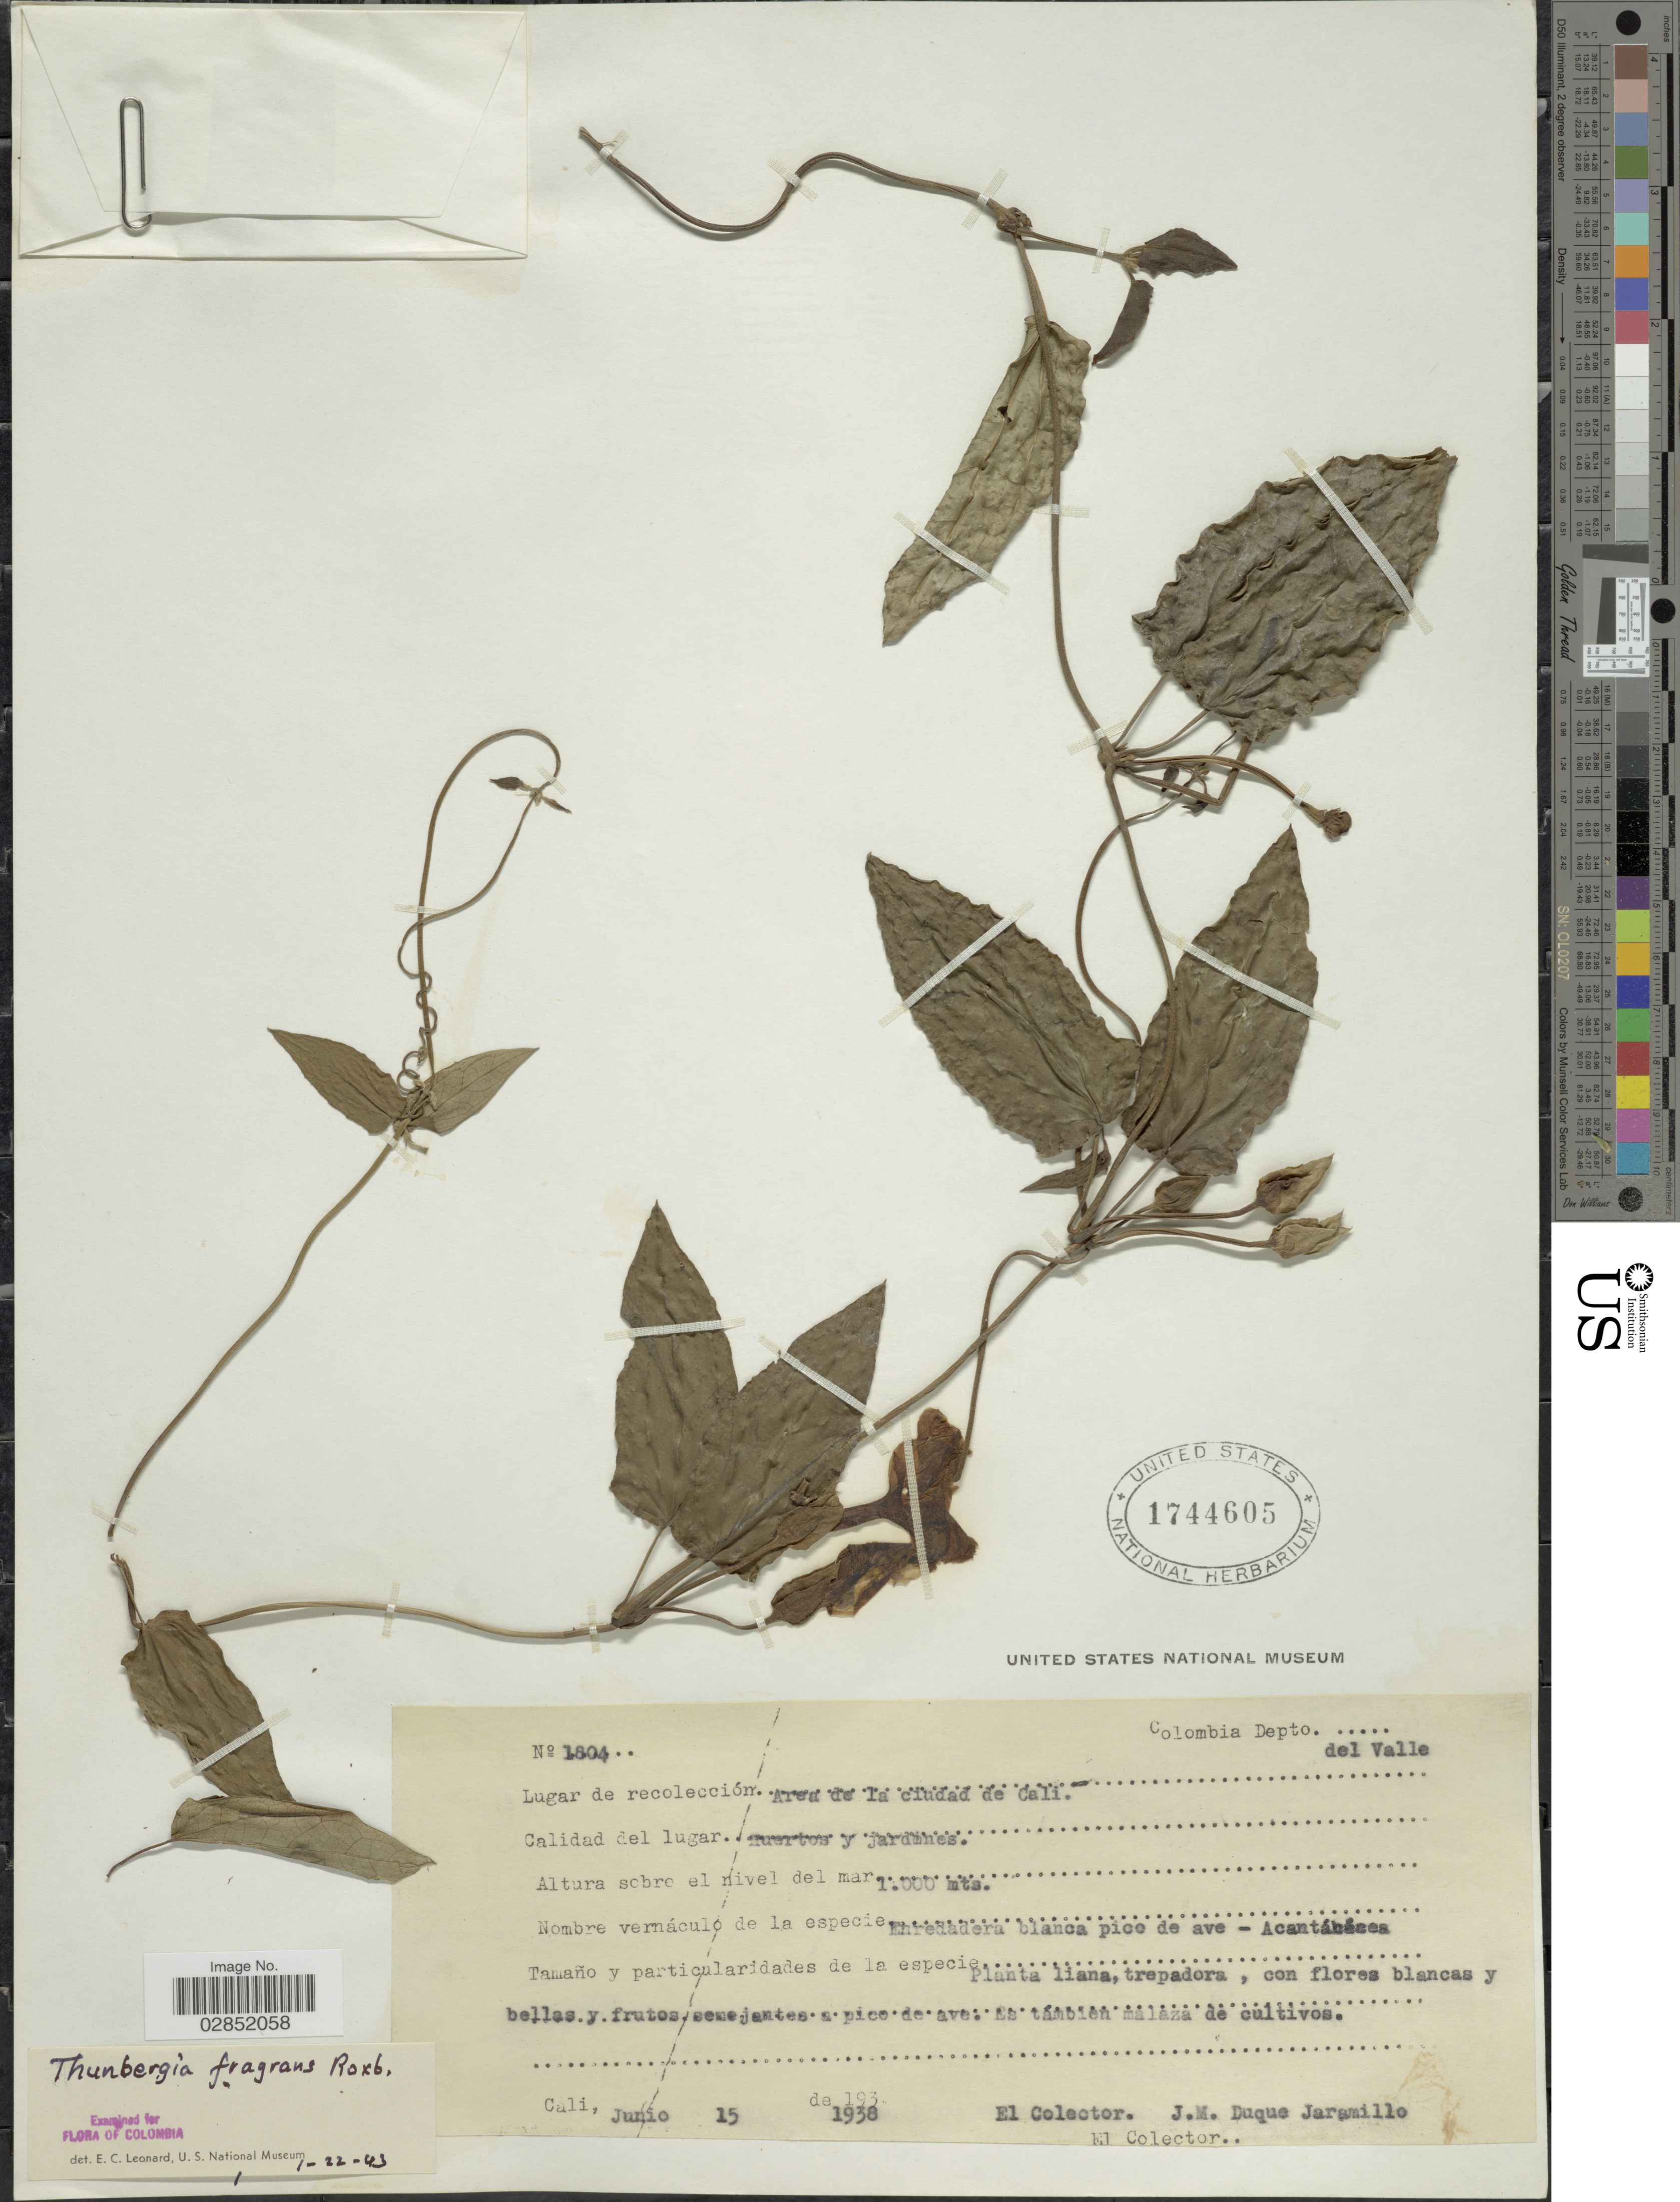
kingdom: Plantae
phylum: Tracheophyta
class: Magnoliopsida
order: Lamiales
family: Acanthaceae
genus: Thunbergia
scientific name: Thunbergia fragrans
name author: Roxb.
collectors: J. M. Duque Jaramillo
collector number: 1804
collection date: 1938-06-15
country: Colombia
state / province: Valle del Cauca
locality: Area de la ciudad de Cali.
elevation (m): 1000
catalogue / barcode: US 1744605